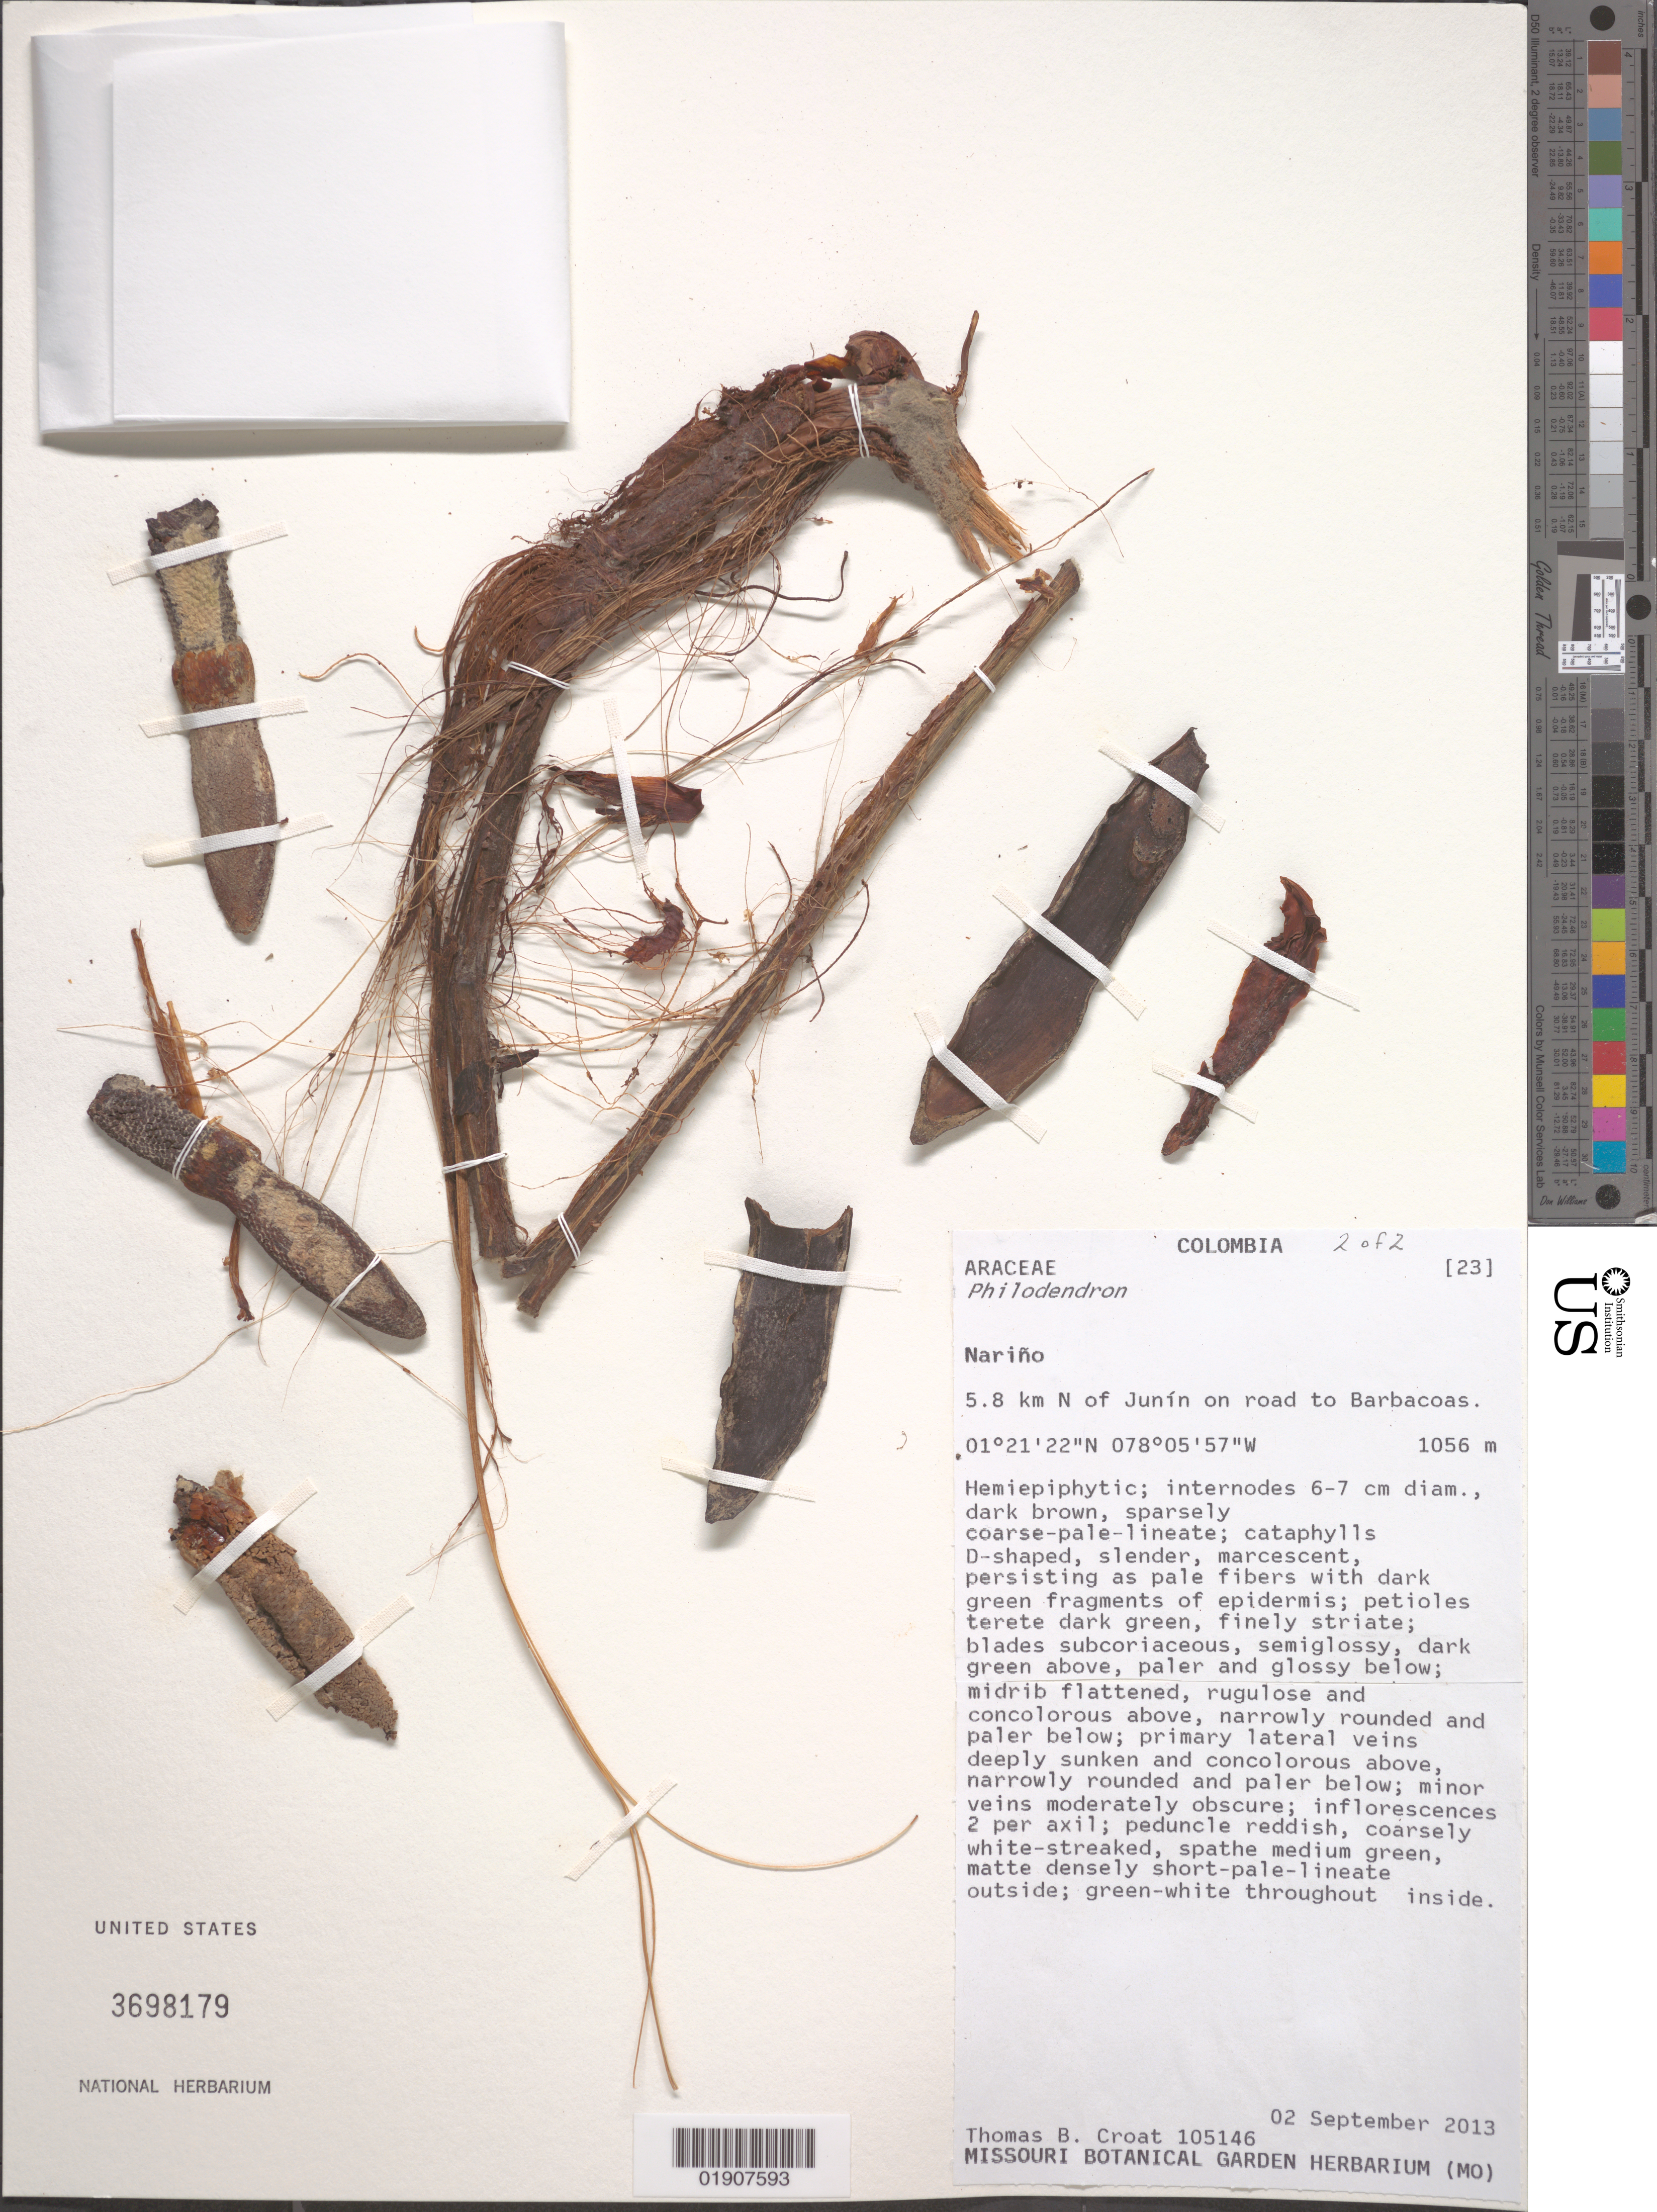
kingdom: Plantae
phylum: Tracheophyta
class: Liliopsida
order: Alismatales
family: Araceae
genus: Philodendron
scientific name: Philodendron sp.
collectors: T. B. Croat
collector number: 105146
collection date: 2013-09-02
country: Colombia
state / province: Narino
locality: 5.8 km N of Junin on road to Barbacoas.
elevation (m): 1056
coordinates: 1 21 22 N, 78 05 57 W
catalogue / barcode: US 3698179